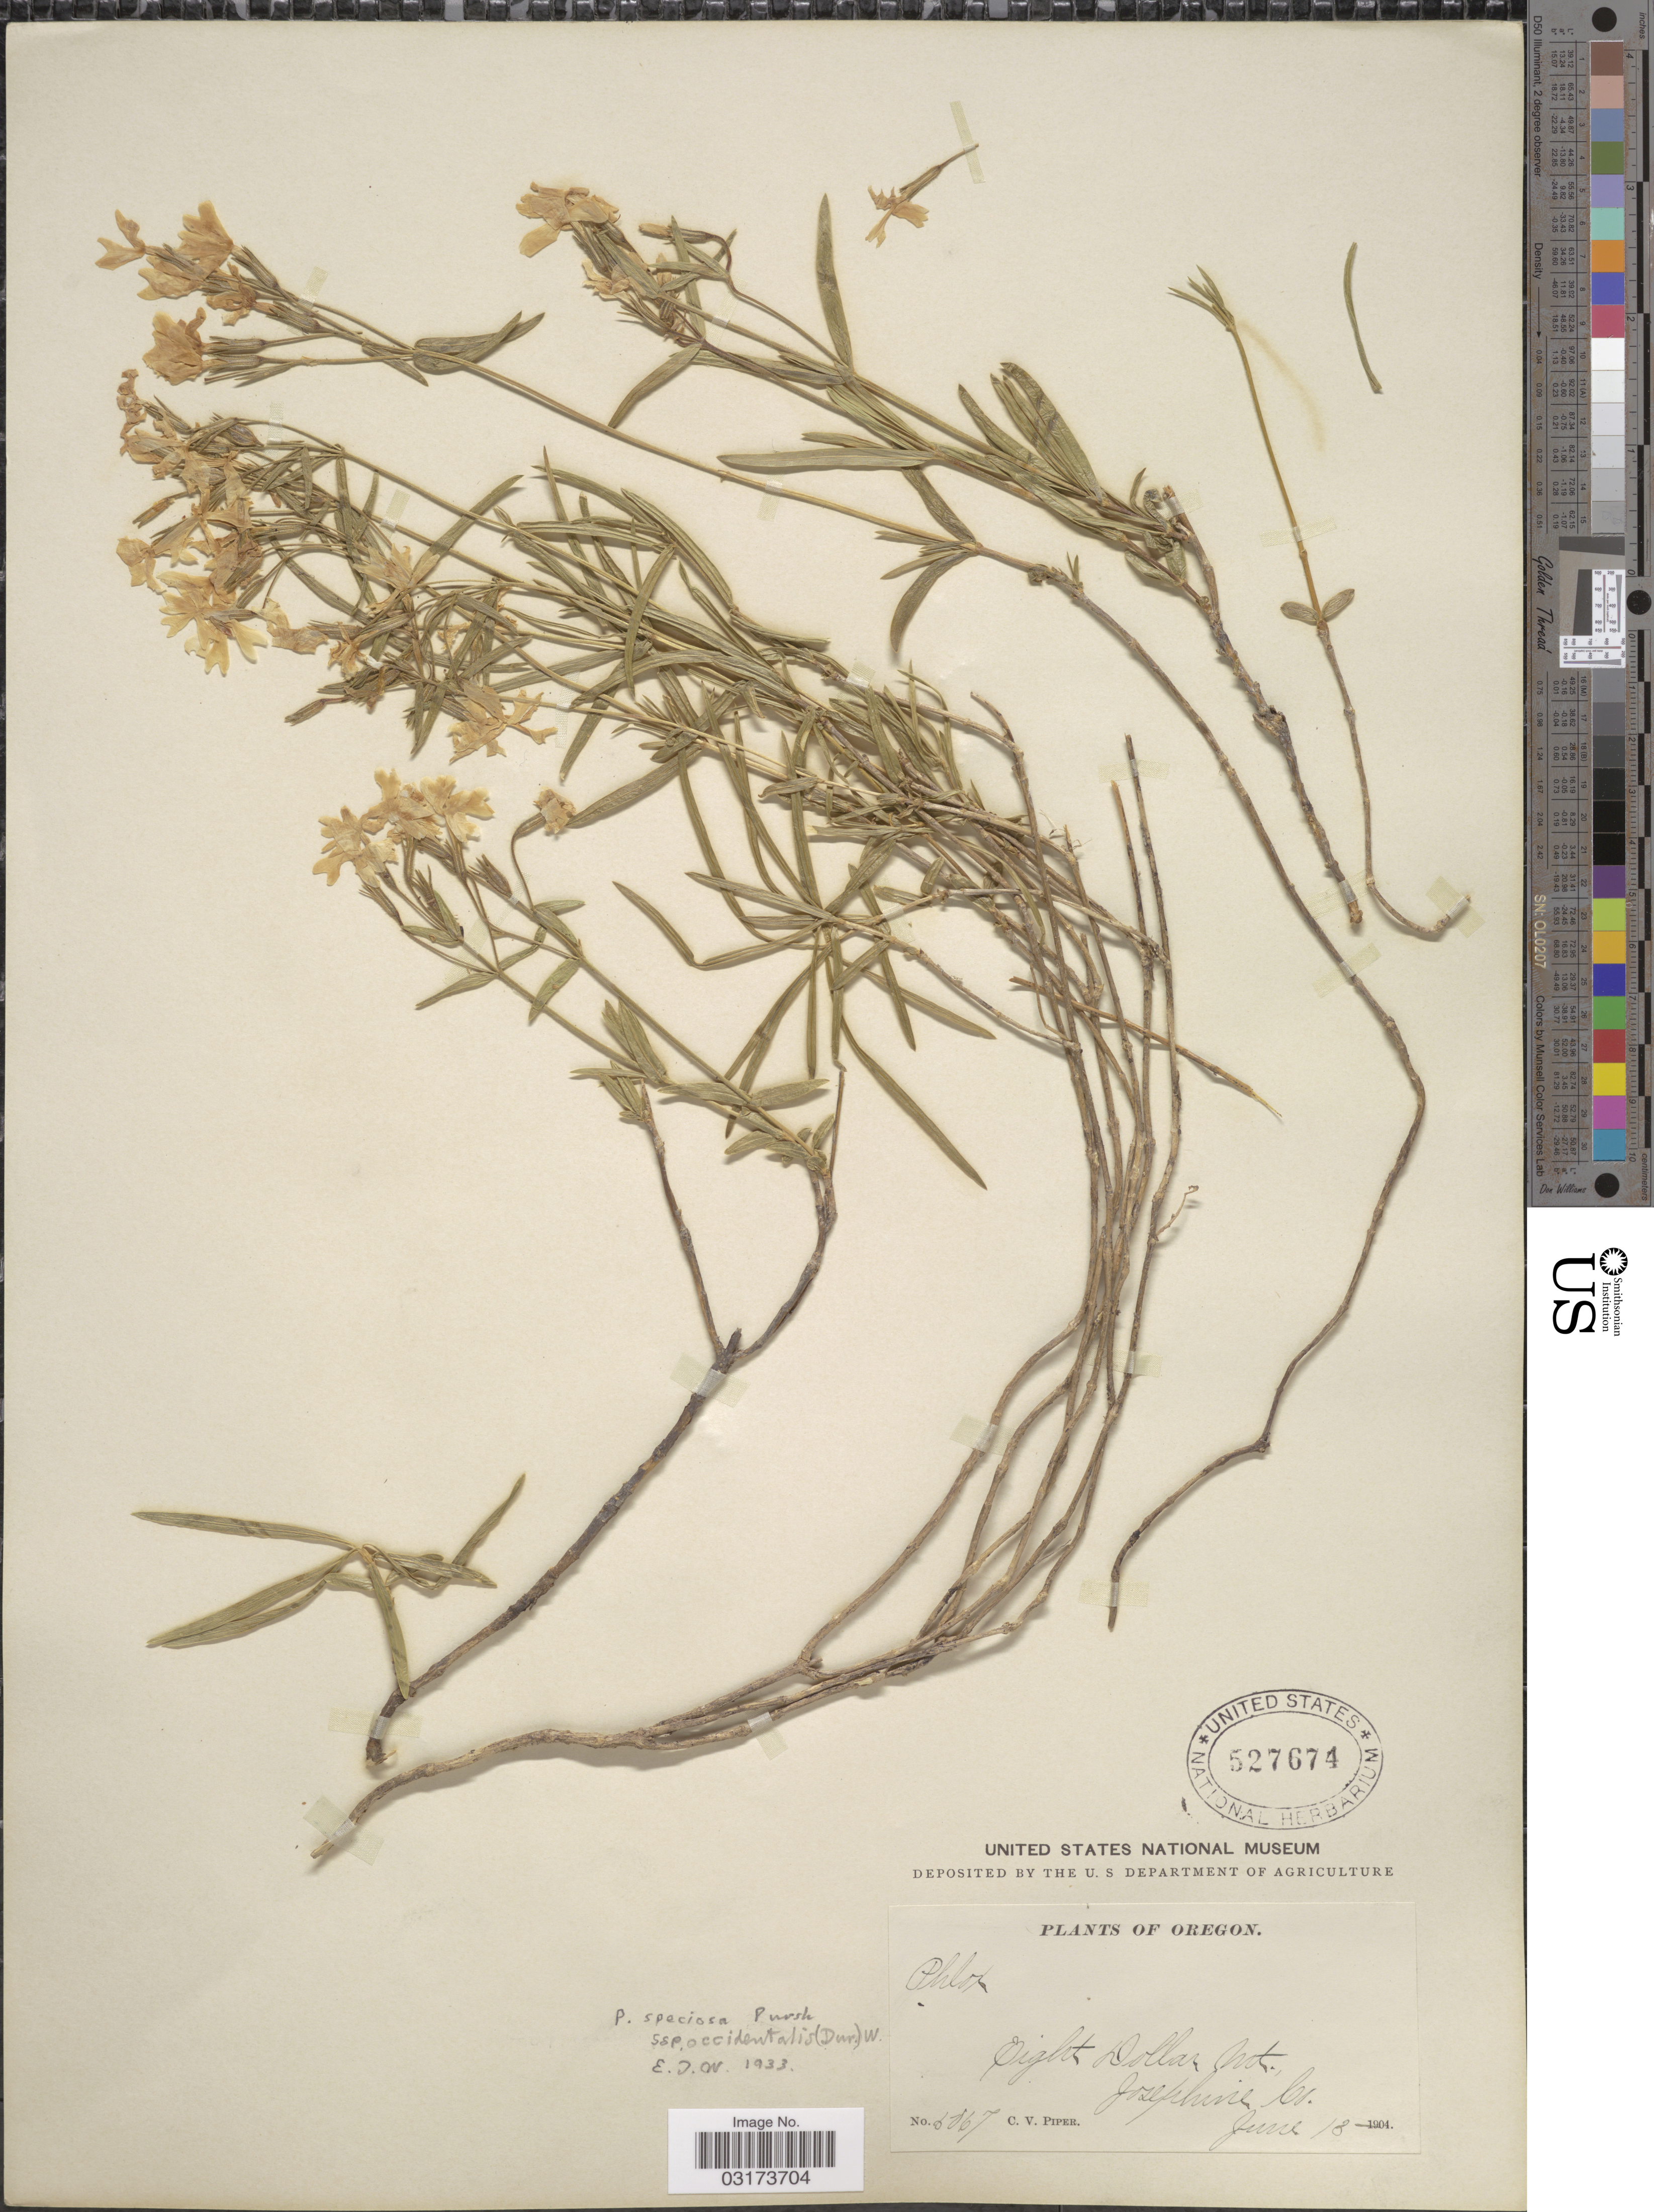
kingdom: Plantae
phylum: Tracheophyta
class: Magnoliopsida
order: Ericales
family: Polemoniaceae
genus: Phlox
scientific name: Phlox speciosa subsp. occidentalis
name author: (Durand ex Torr.) Wherry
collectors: C. V. Piper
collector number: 5067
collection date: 1904-06-15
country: United States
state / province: Oregon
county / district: Josephine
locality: Eight Dollar Mt., Josephine Co.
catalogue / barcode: US 527674